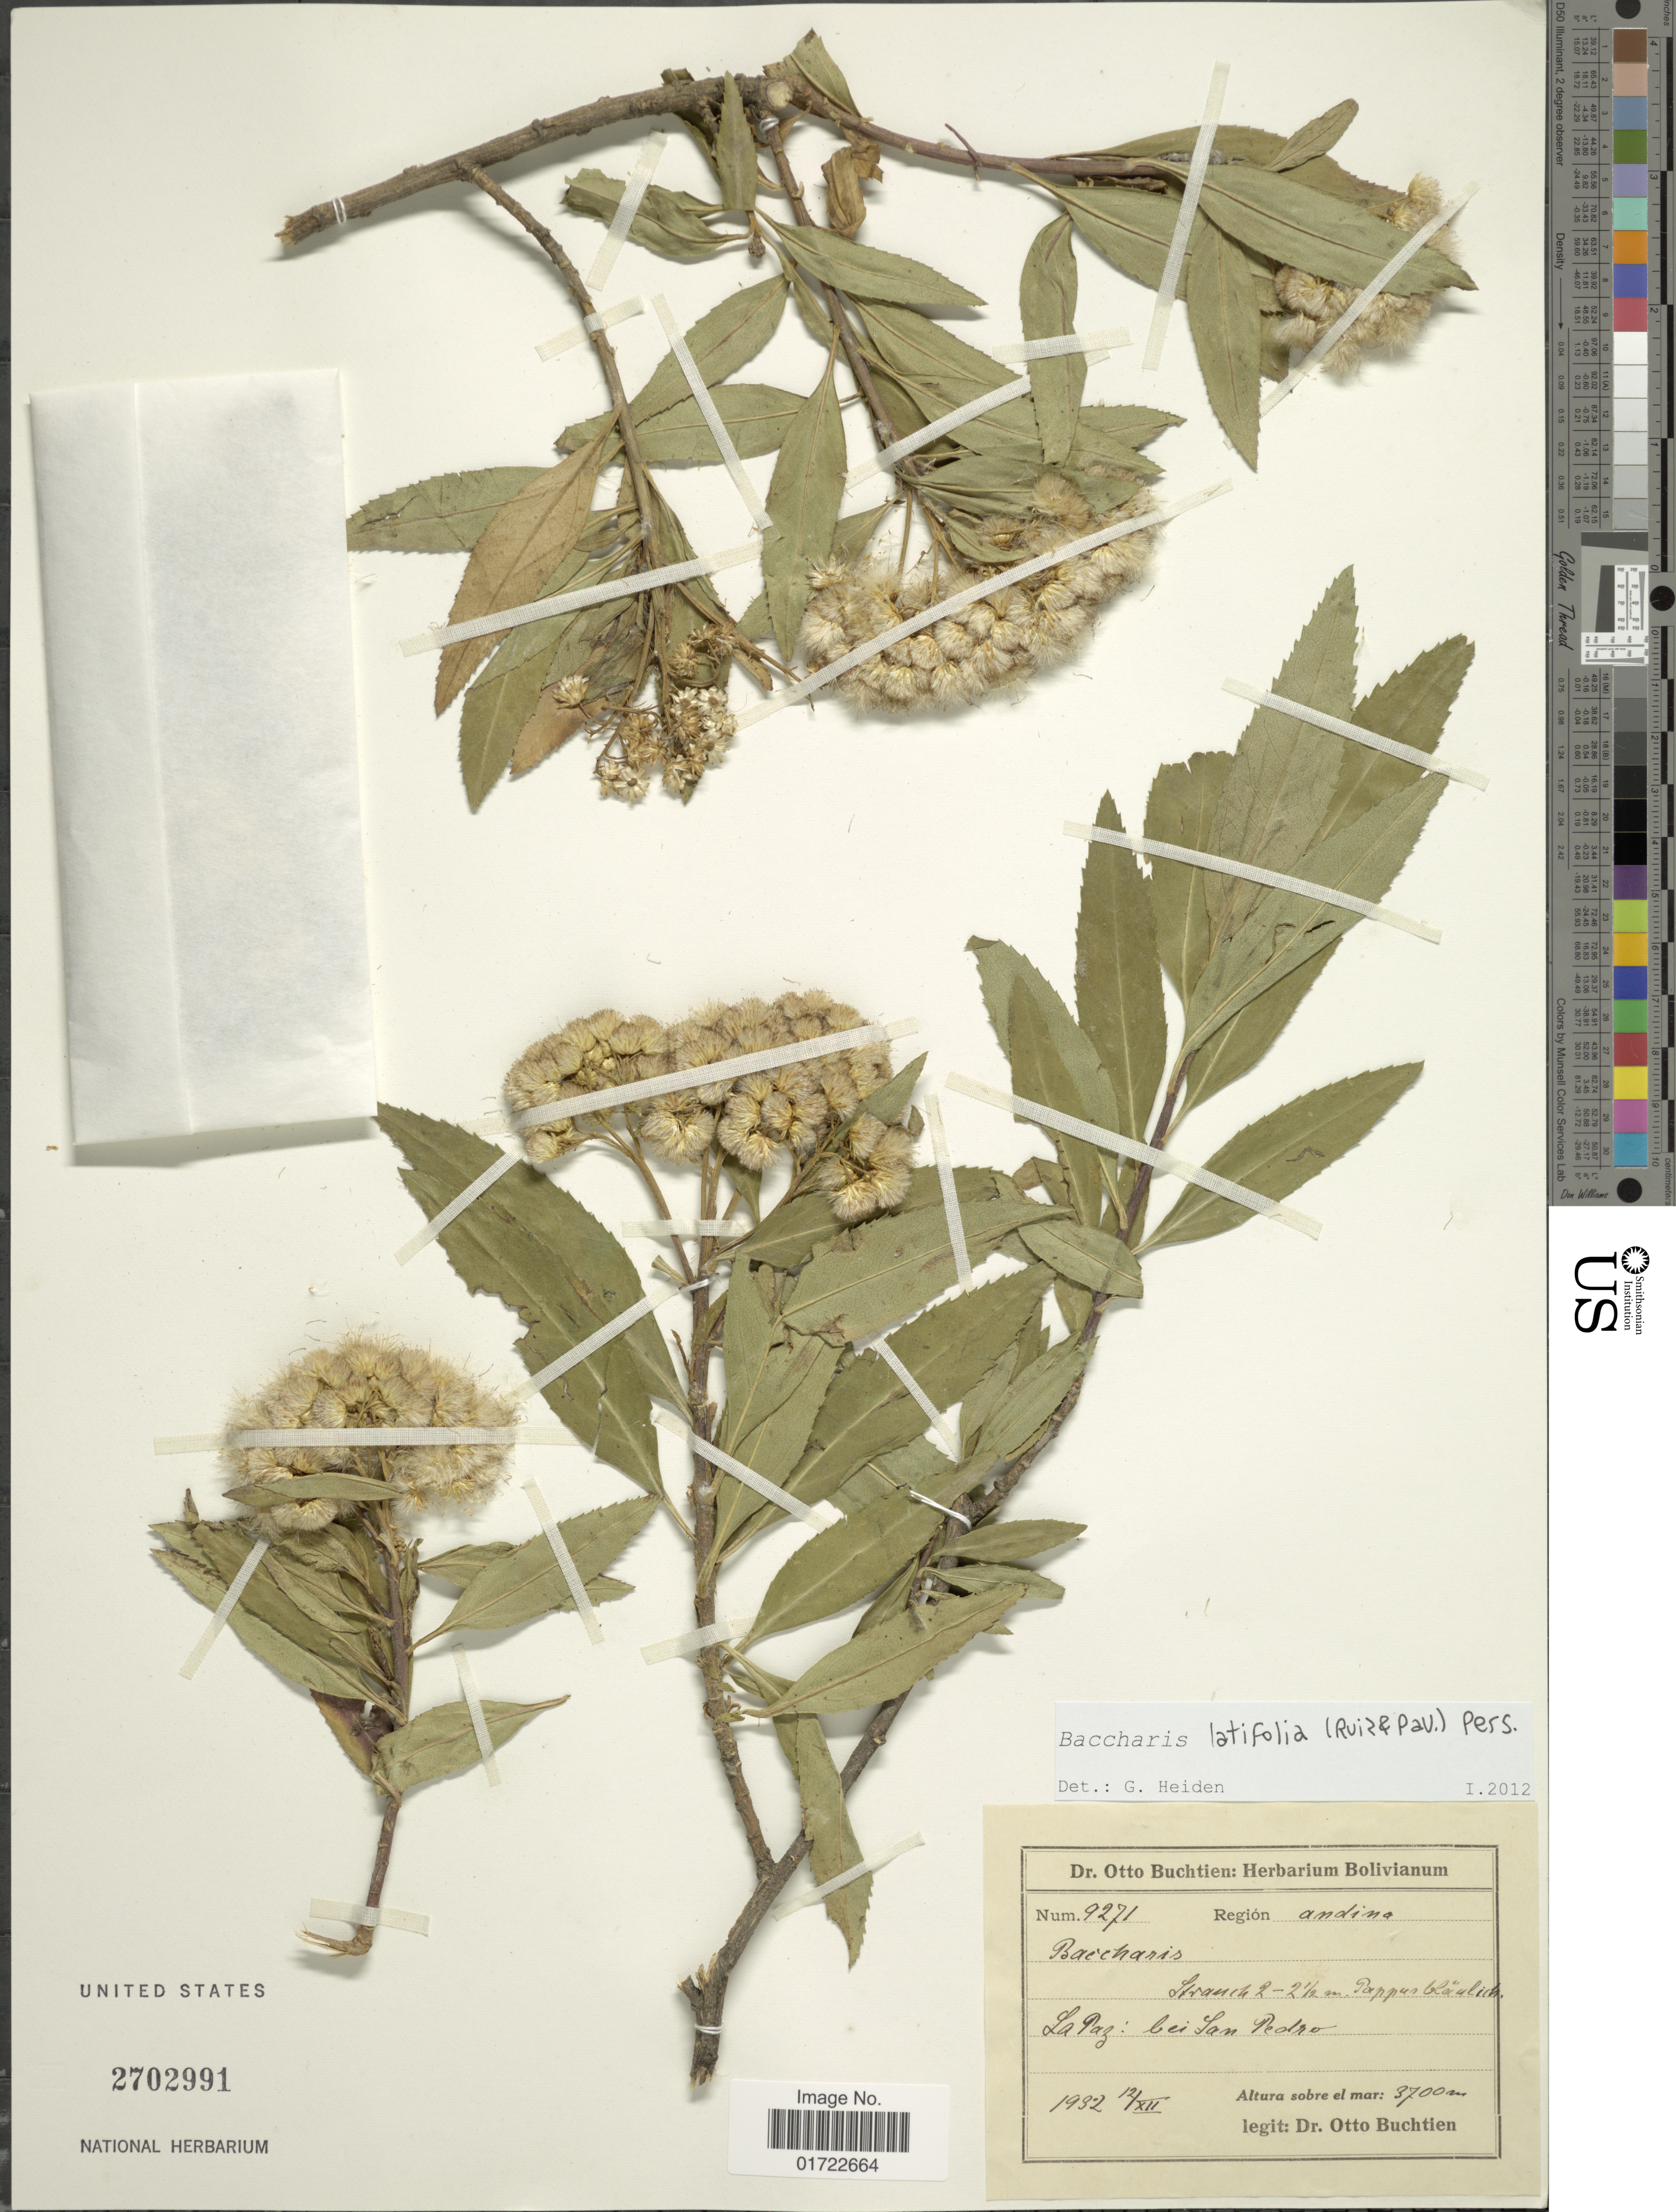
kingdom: Plantae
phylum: Tracheophyta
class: Magnoliopsida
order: Asterales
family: Asteraceae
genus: Baccharis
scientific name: Baccharis latifolia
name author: (Ruiz & Pav.) Pers.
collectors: O. Buchtien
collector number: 9271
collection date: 1932-12-12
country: Bolivia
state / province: La Paz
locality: Bei San Pedro.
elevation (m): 3700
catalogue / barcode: US 2702991